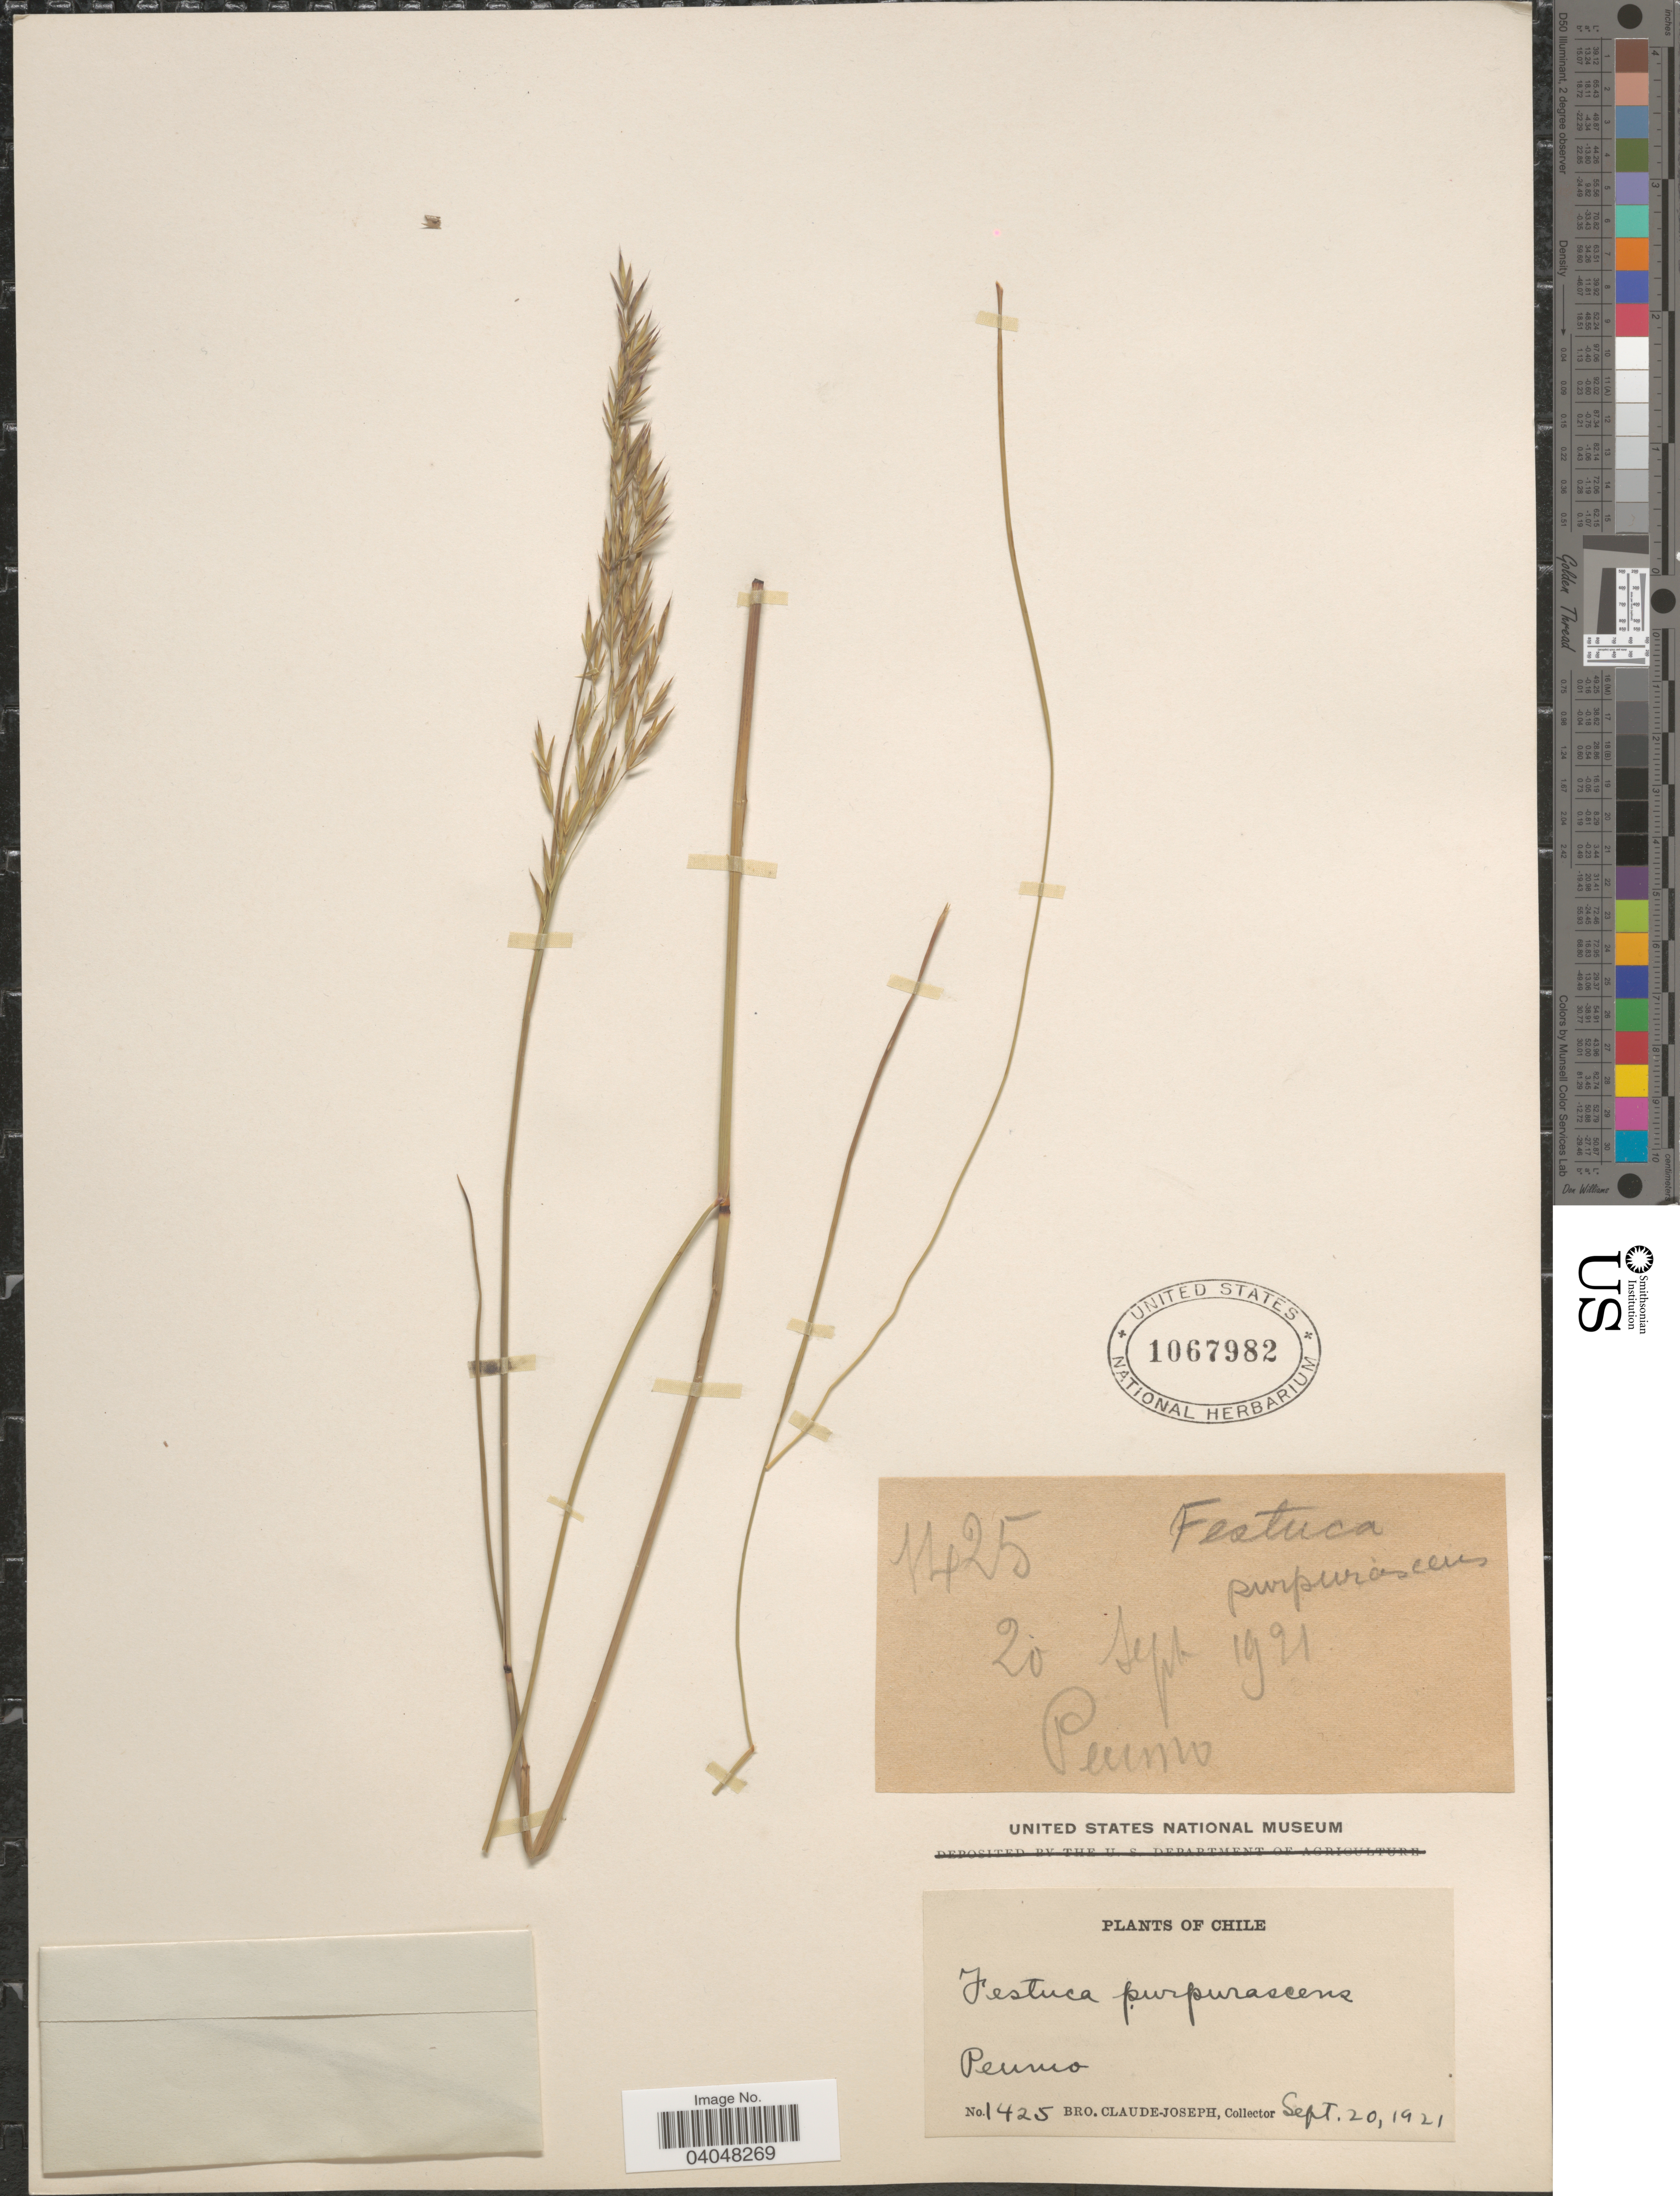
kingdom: Plantae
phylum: Tracheophyta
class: Liliopsida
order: Poales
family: Poaceae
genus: Festuca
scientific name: Festuca purpurascens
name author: Banks & Sol. ex Hook. f.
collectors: Bro. Claude-Joseph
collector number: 1425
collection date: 1921-09-20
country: Chile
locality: Peumo.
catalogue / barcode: US 1067982